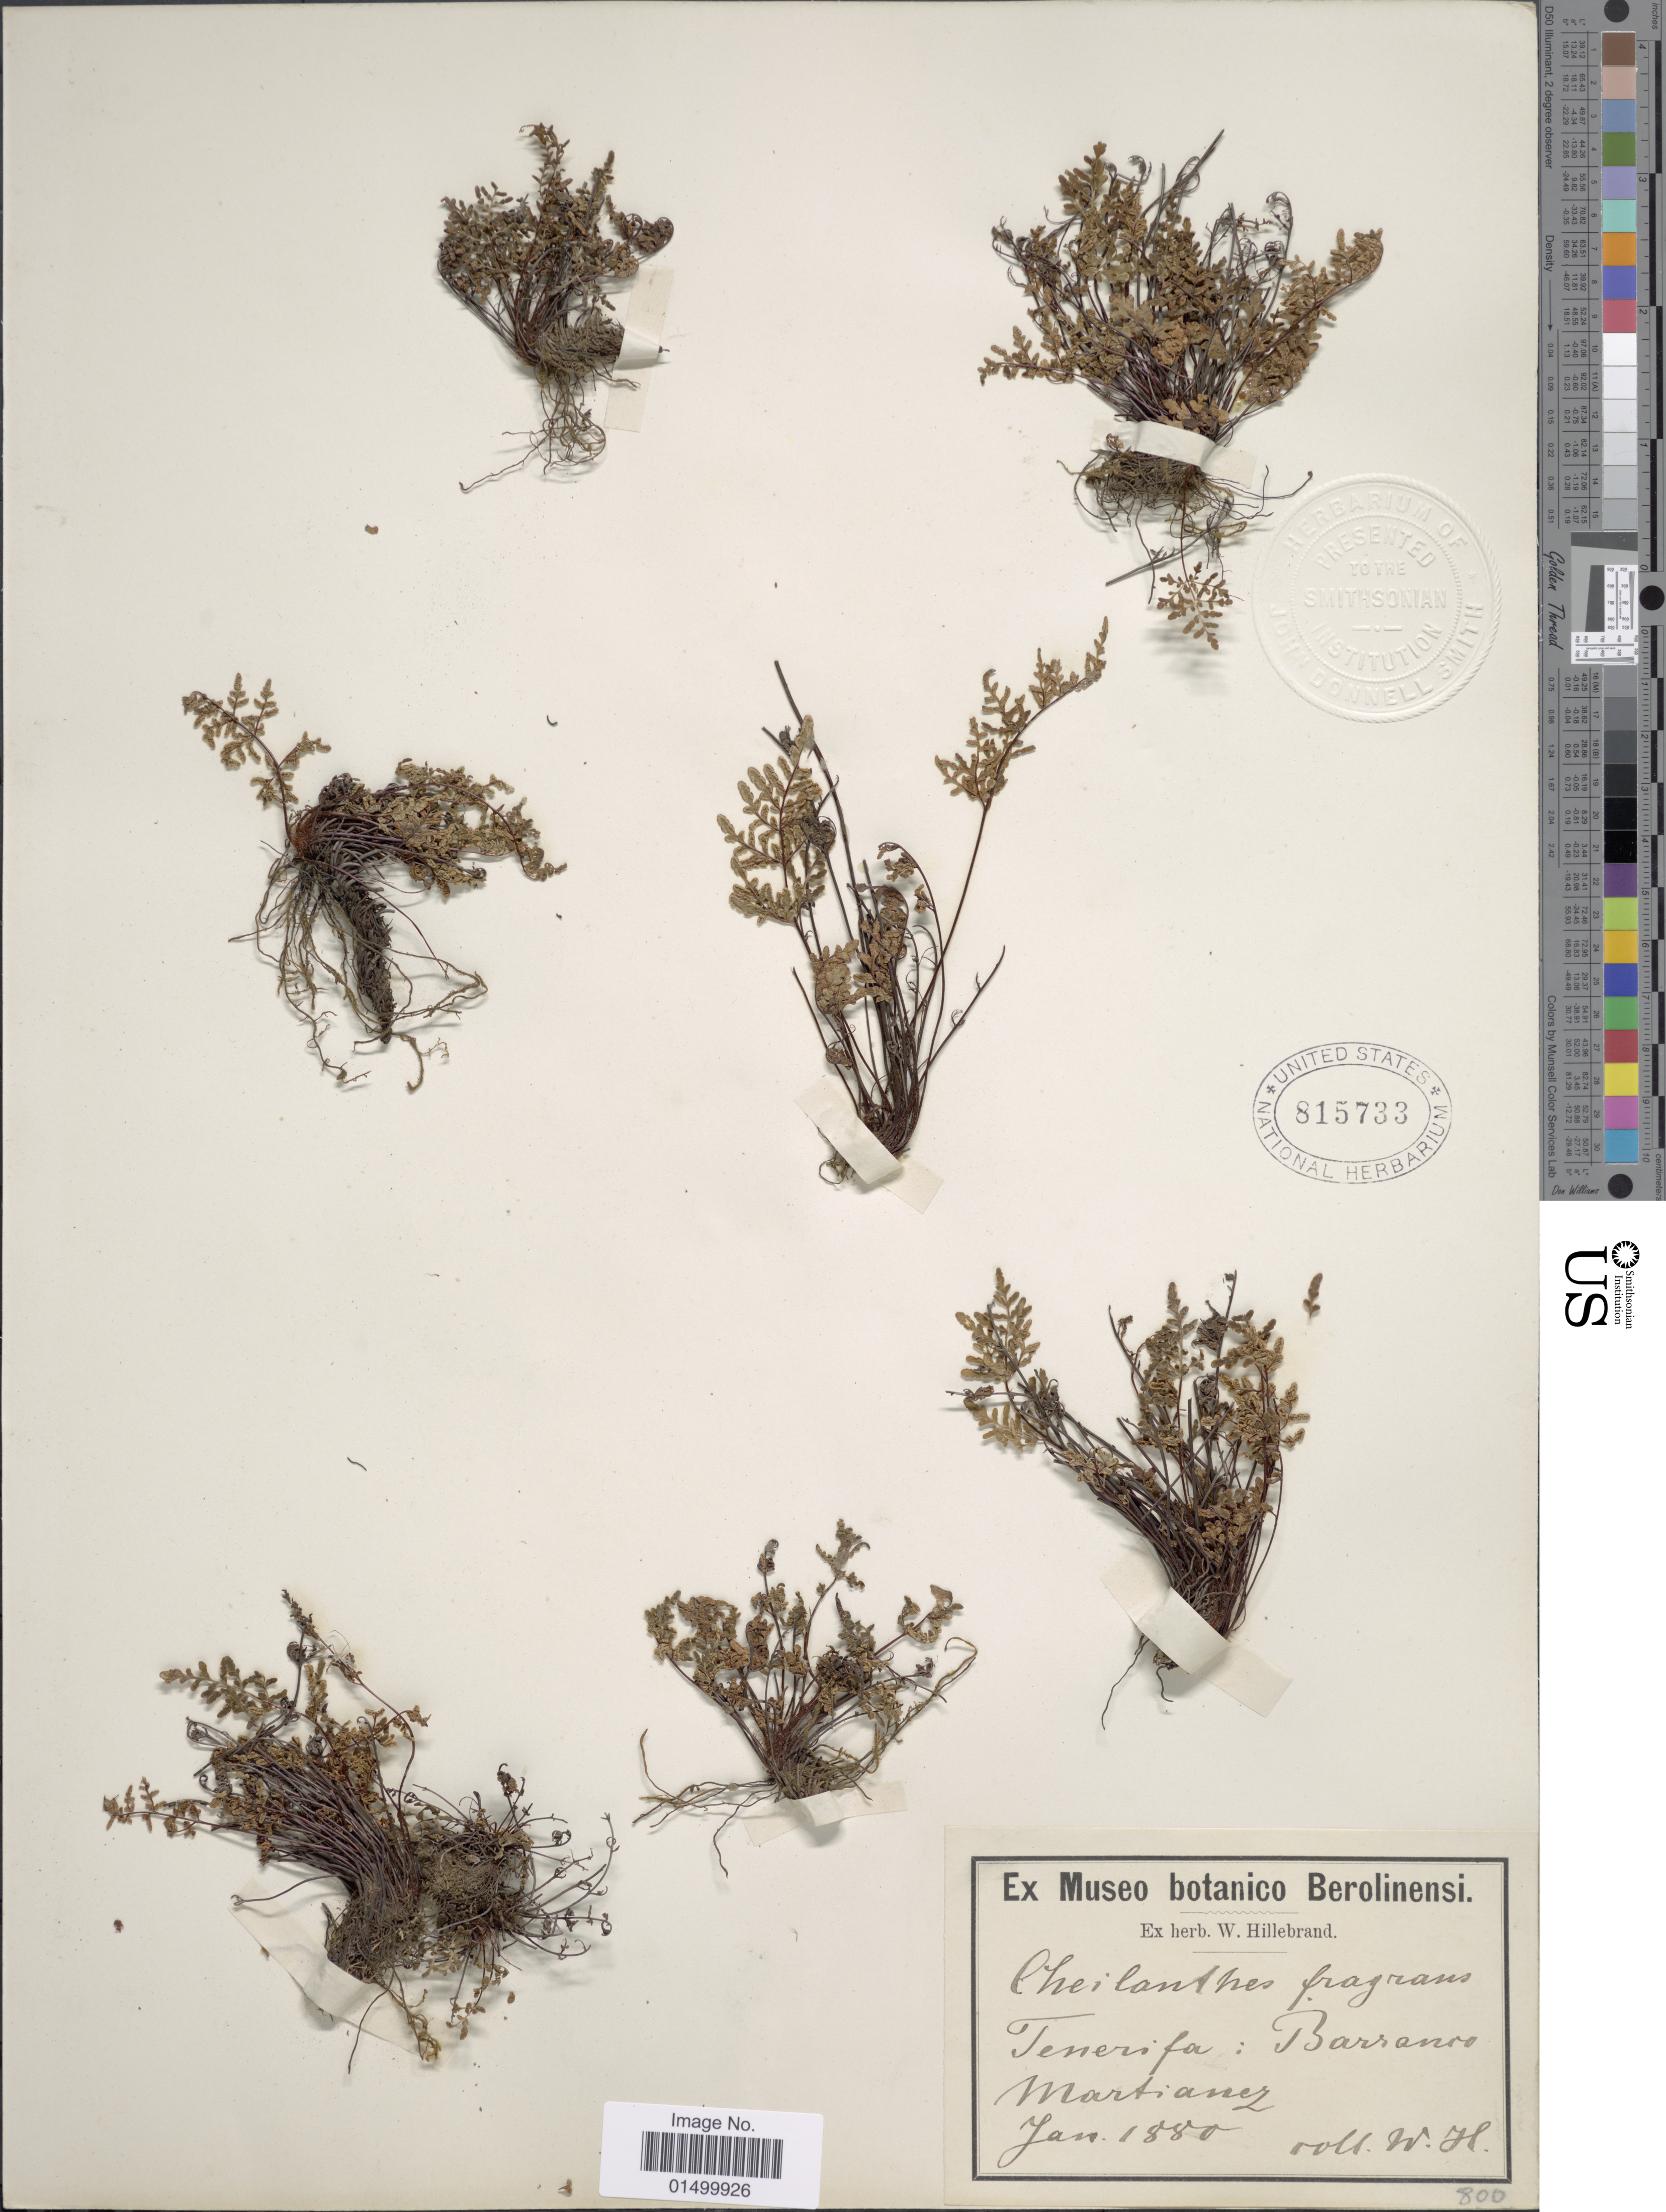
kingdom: Plantae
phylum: Tracheophyta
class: Polypodiopsida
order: Polypodiales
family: Pteridaceae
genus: Cheilanthes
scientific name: Cheilanthes fragrans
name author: (L.) Sw.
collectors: W. Hillebrand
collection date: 1880-01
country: Spain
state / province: Canarias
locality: Tenerifa: Barranro Martianez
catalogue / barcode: US 815733